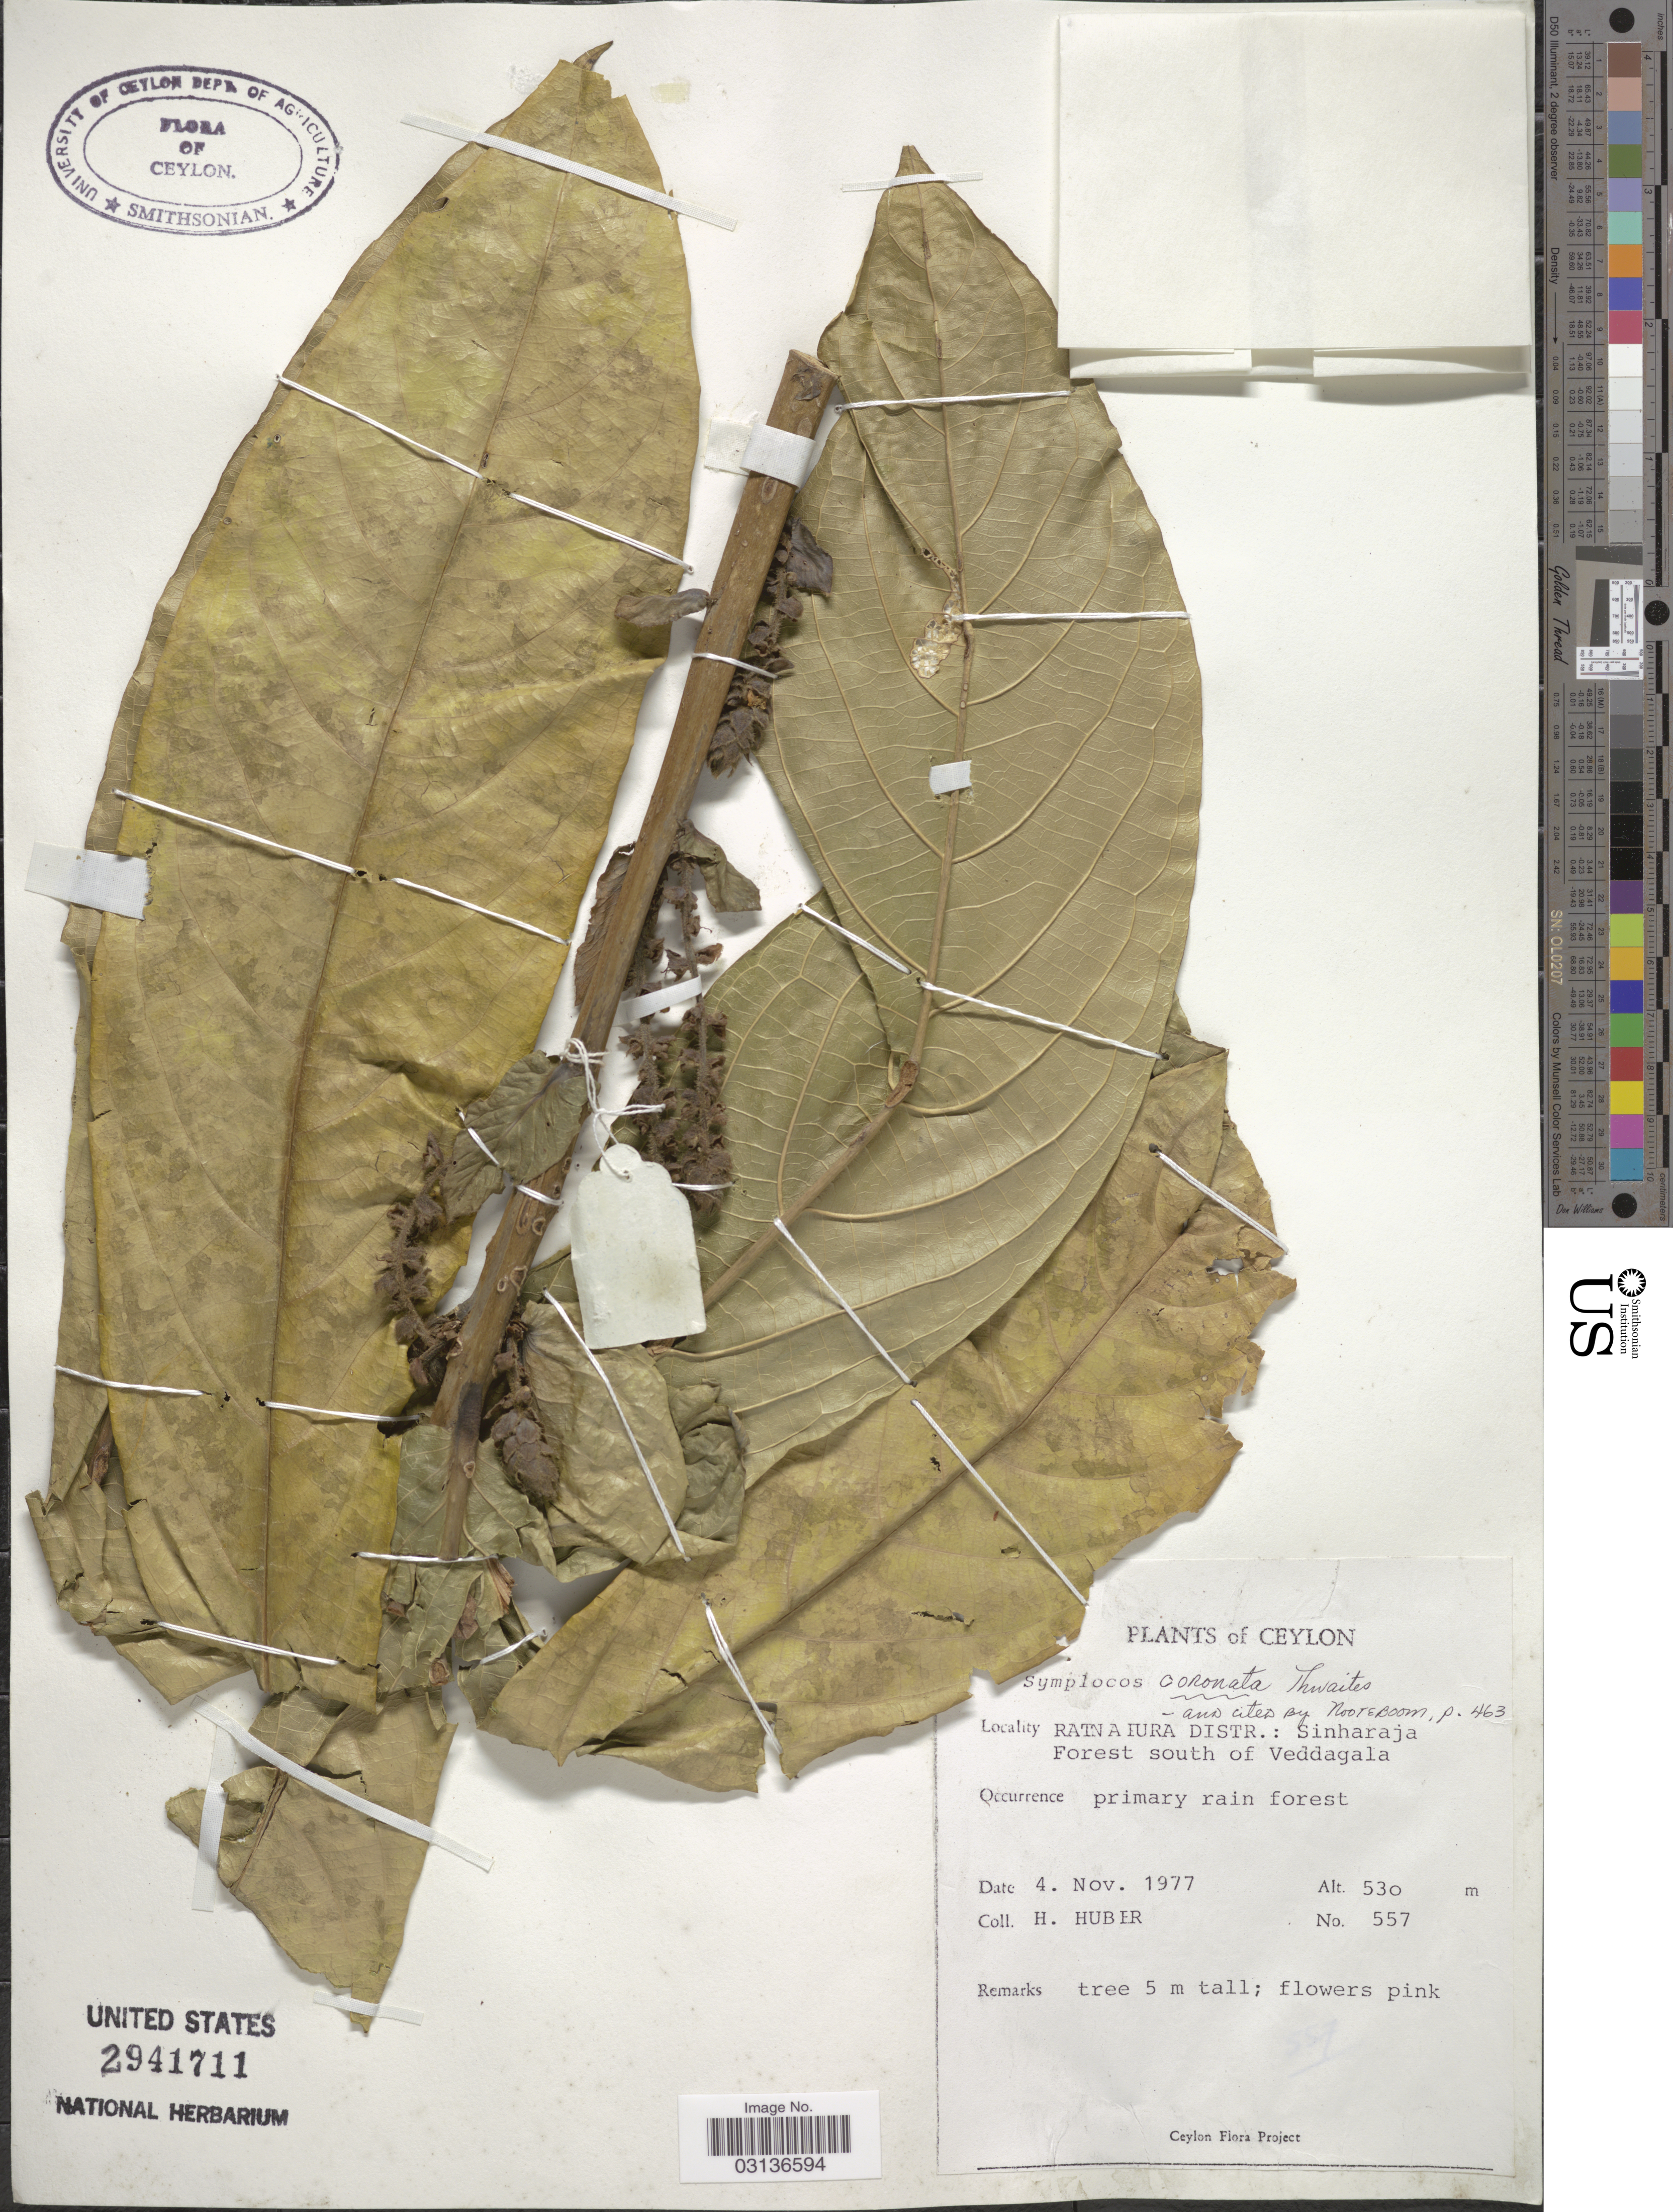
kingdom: Plantae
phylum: Tracheophyta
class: Magnoliopsida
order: Ericales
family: Symplocaceae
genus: Symplocos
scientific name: Symplocos coronata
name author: Thwaites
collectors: H. Huber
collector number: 557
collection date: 1977-11-04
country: Sri Lanka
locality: Ceylon. Ratnapura Distr.: Sinharaja Forest south of Veddagala.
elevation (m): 530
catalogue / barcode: US 2941711